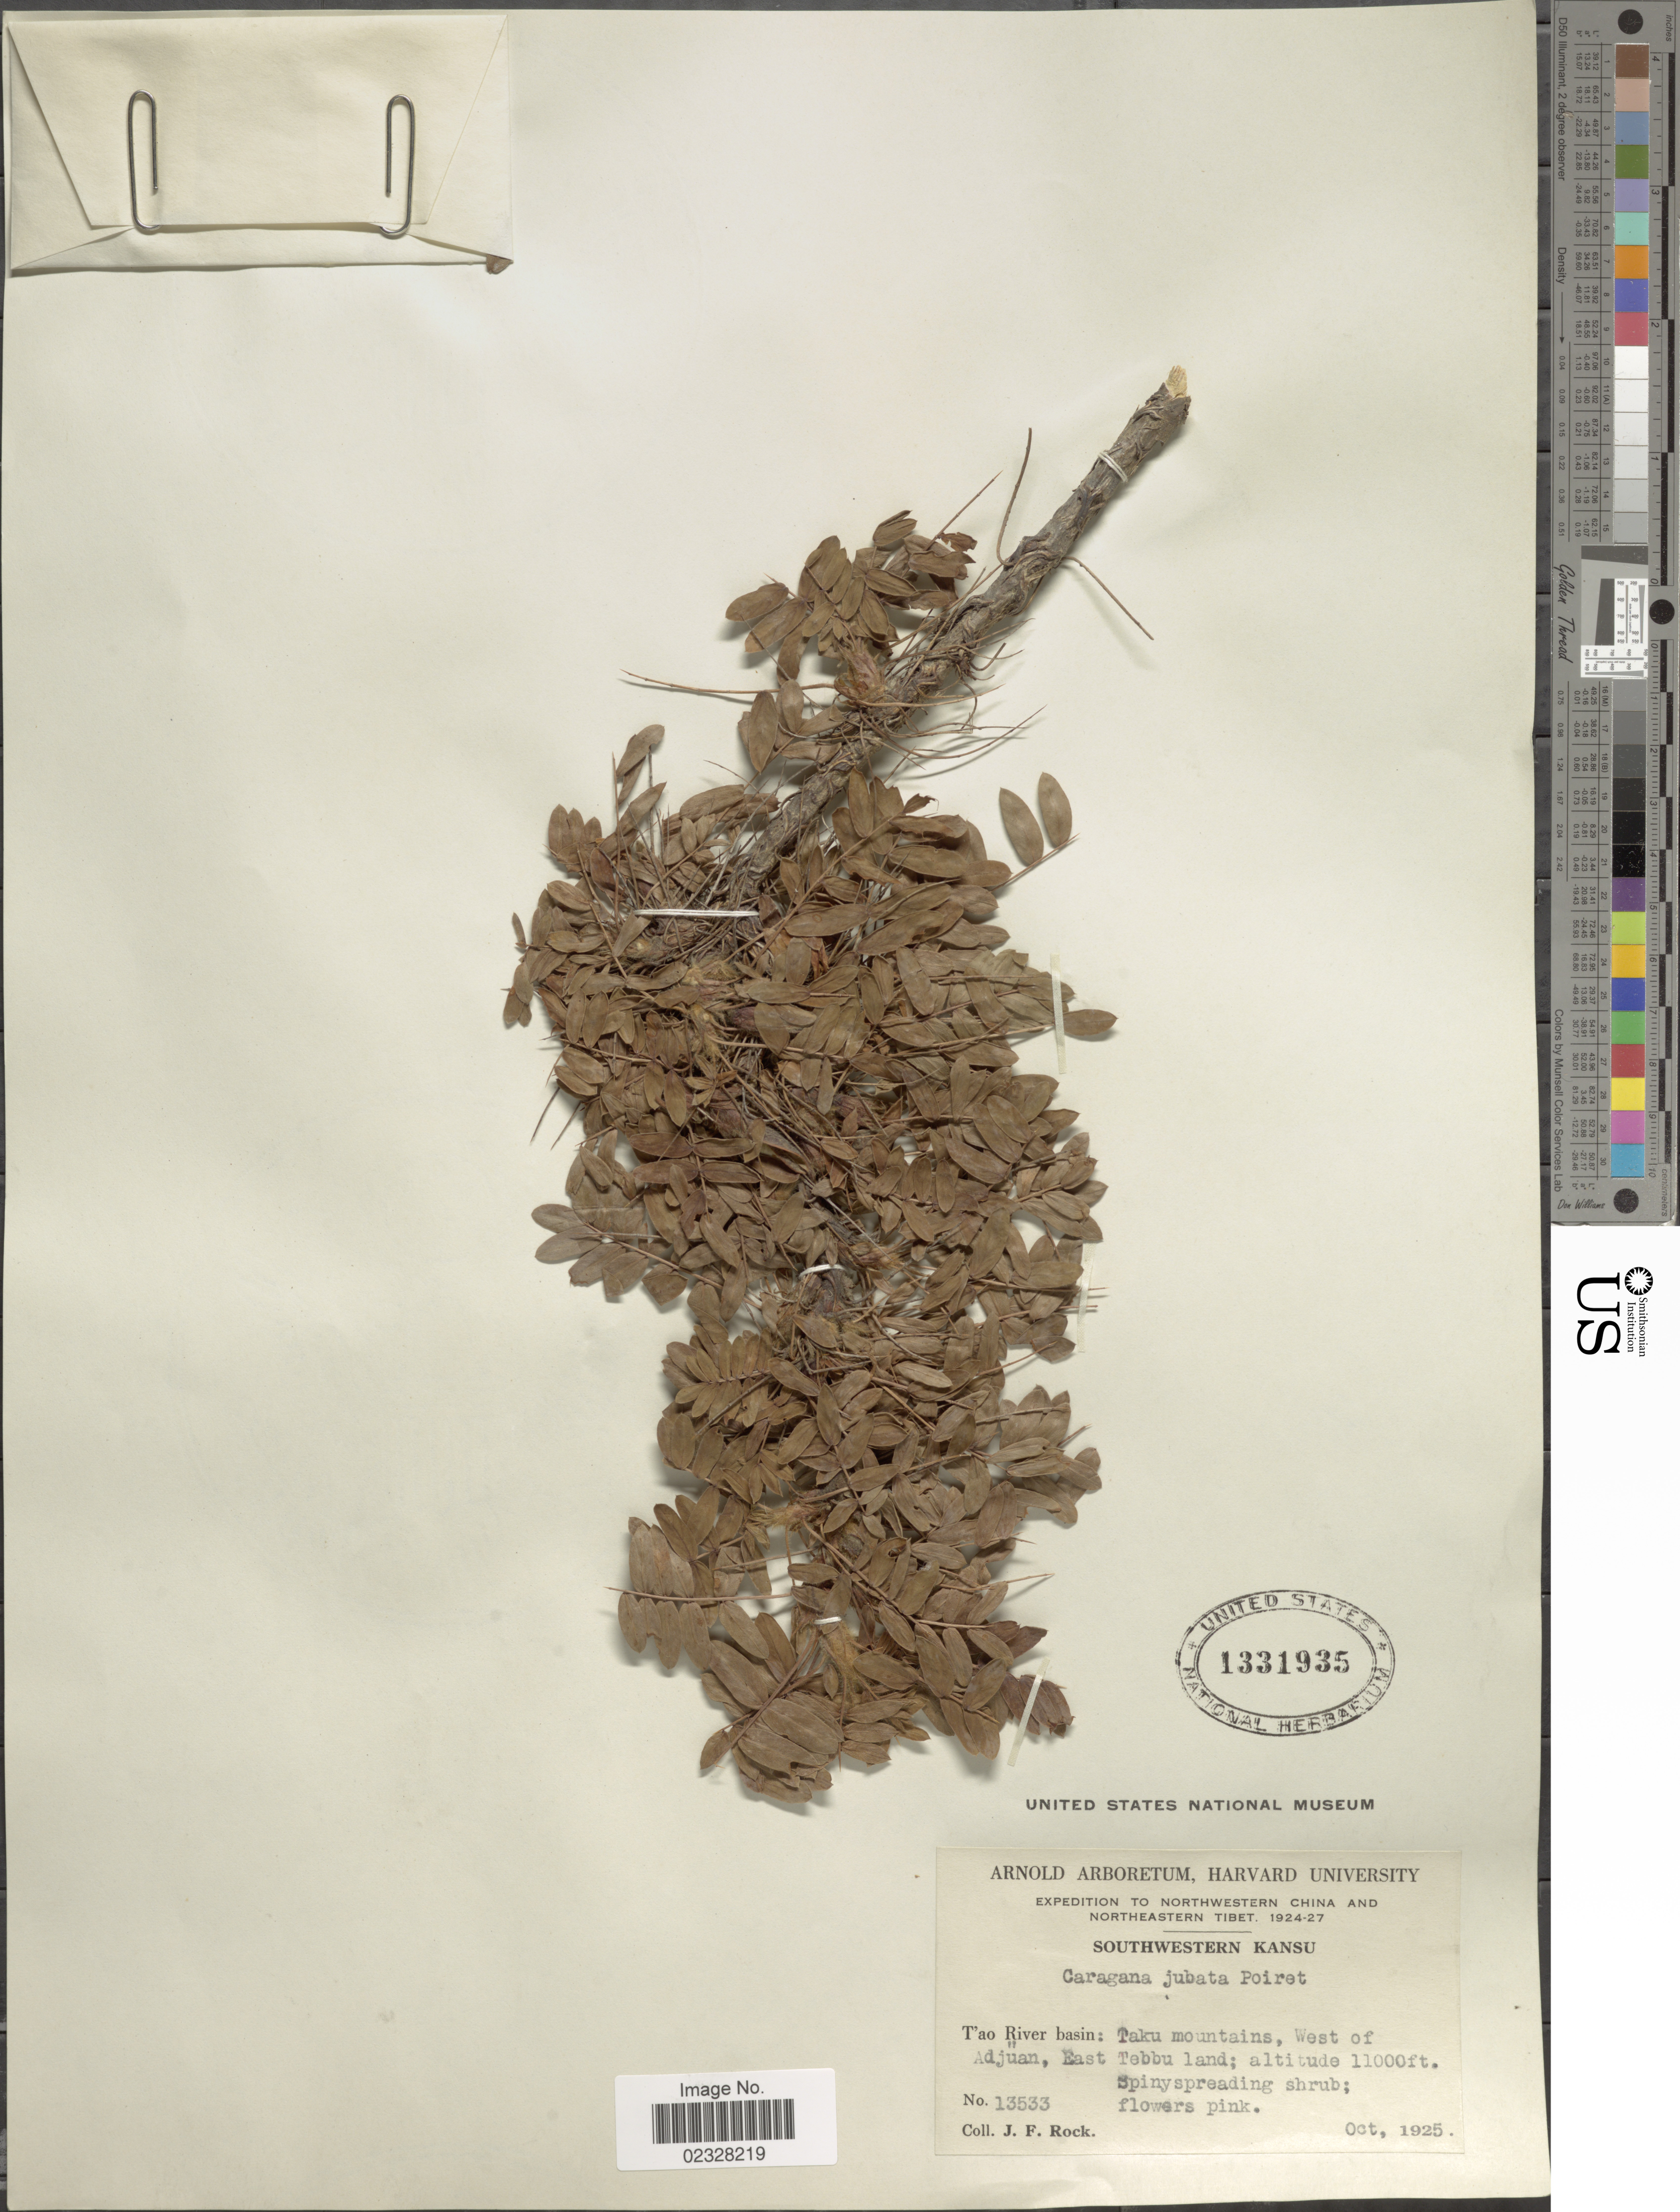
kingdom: Plantae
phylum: Tracheophyta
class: Magnoliopsida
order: Fabales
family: Fabaceae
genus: Caragana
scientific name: Caragana jubata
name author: Poir.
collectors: J. Rock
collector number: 13533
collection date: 1925-10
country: China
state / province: Gansu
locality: Southwestern Kansu. T'ao River basin: Taku mountains, West of Adjuan, East Tebbu land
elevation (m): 3353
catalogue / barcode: US 1331935